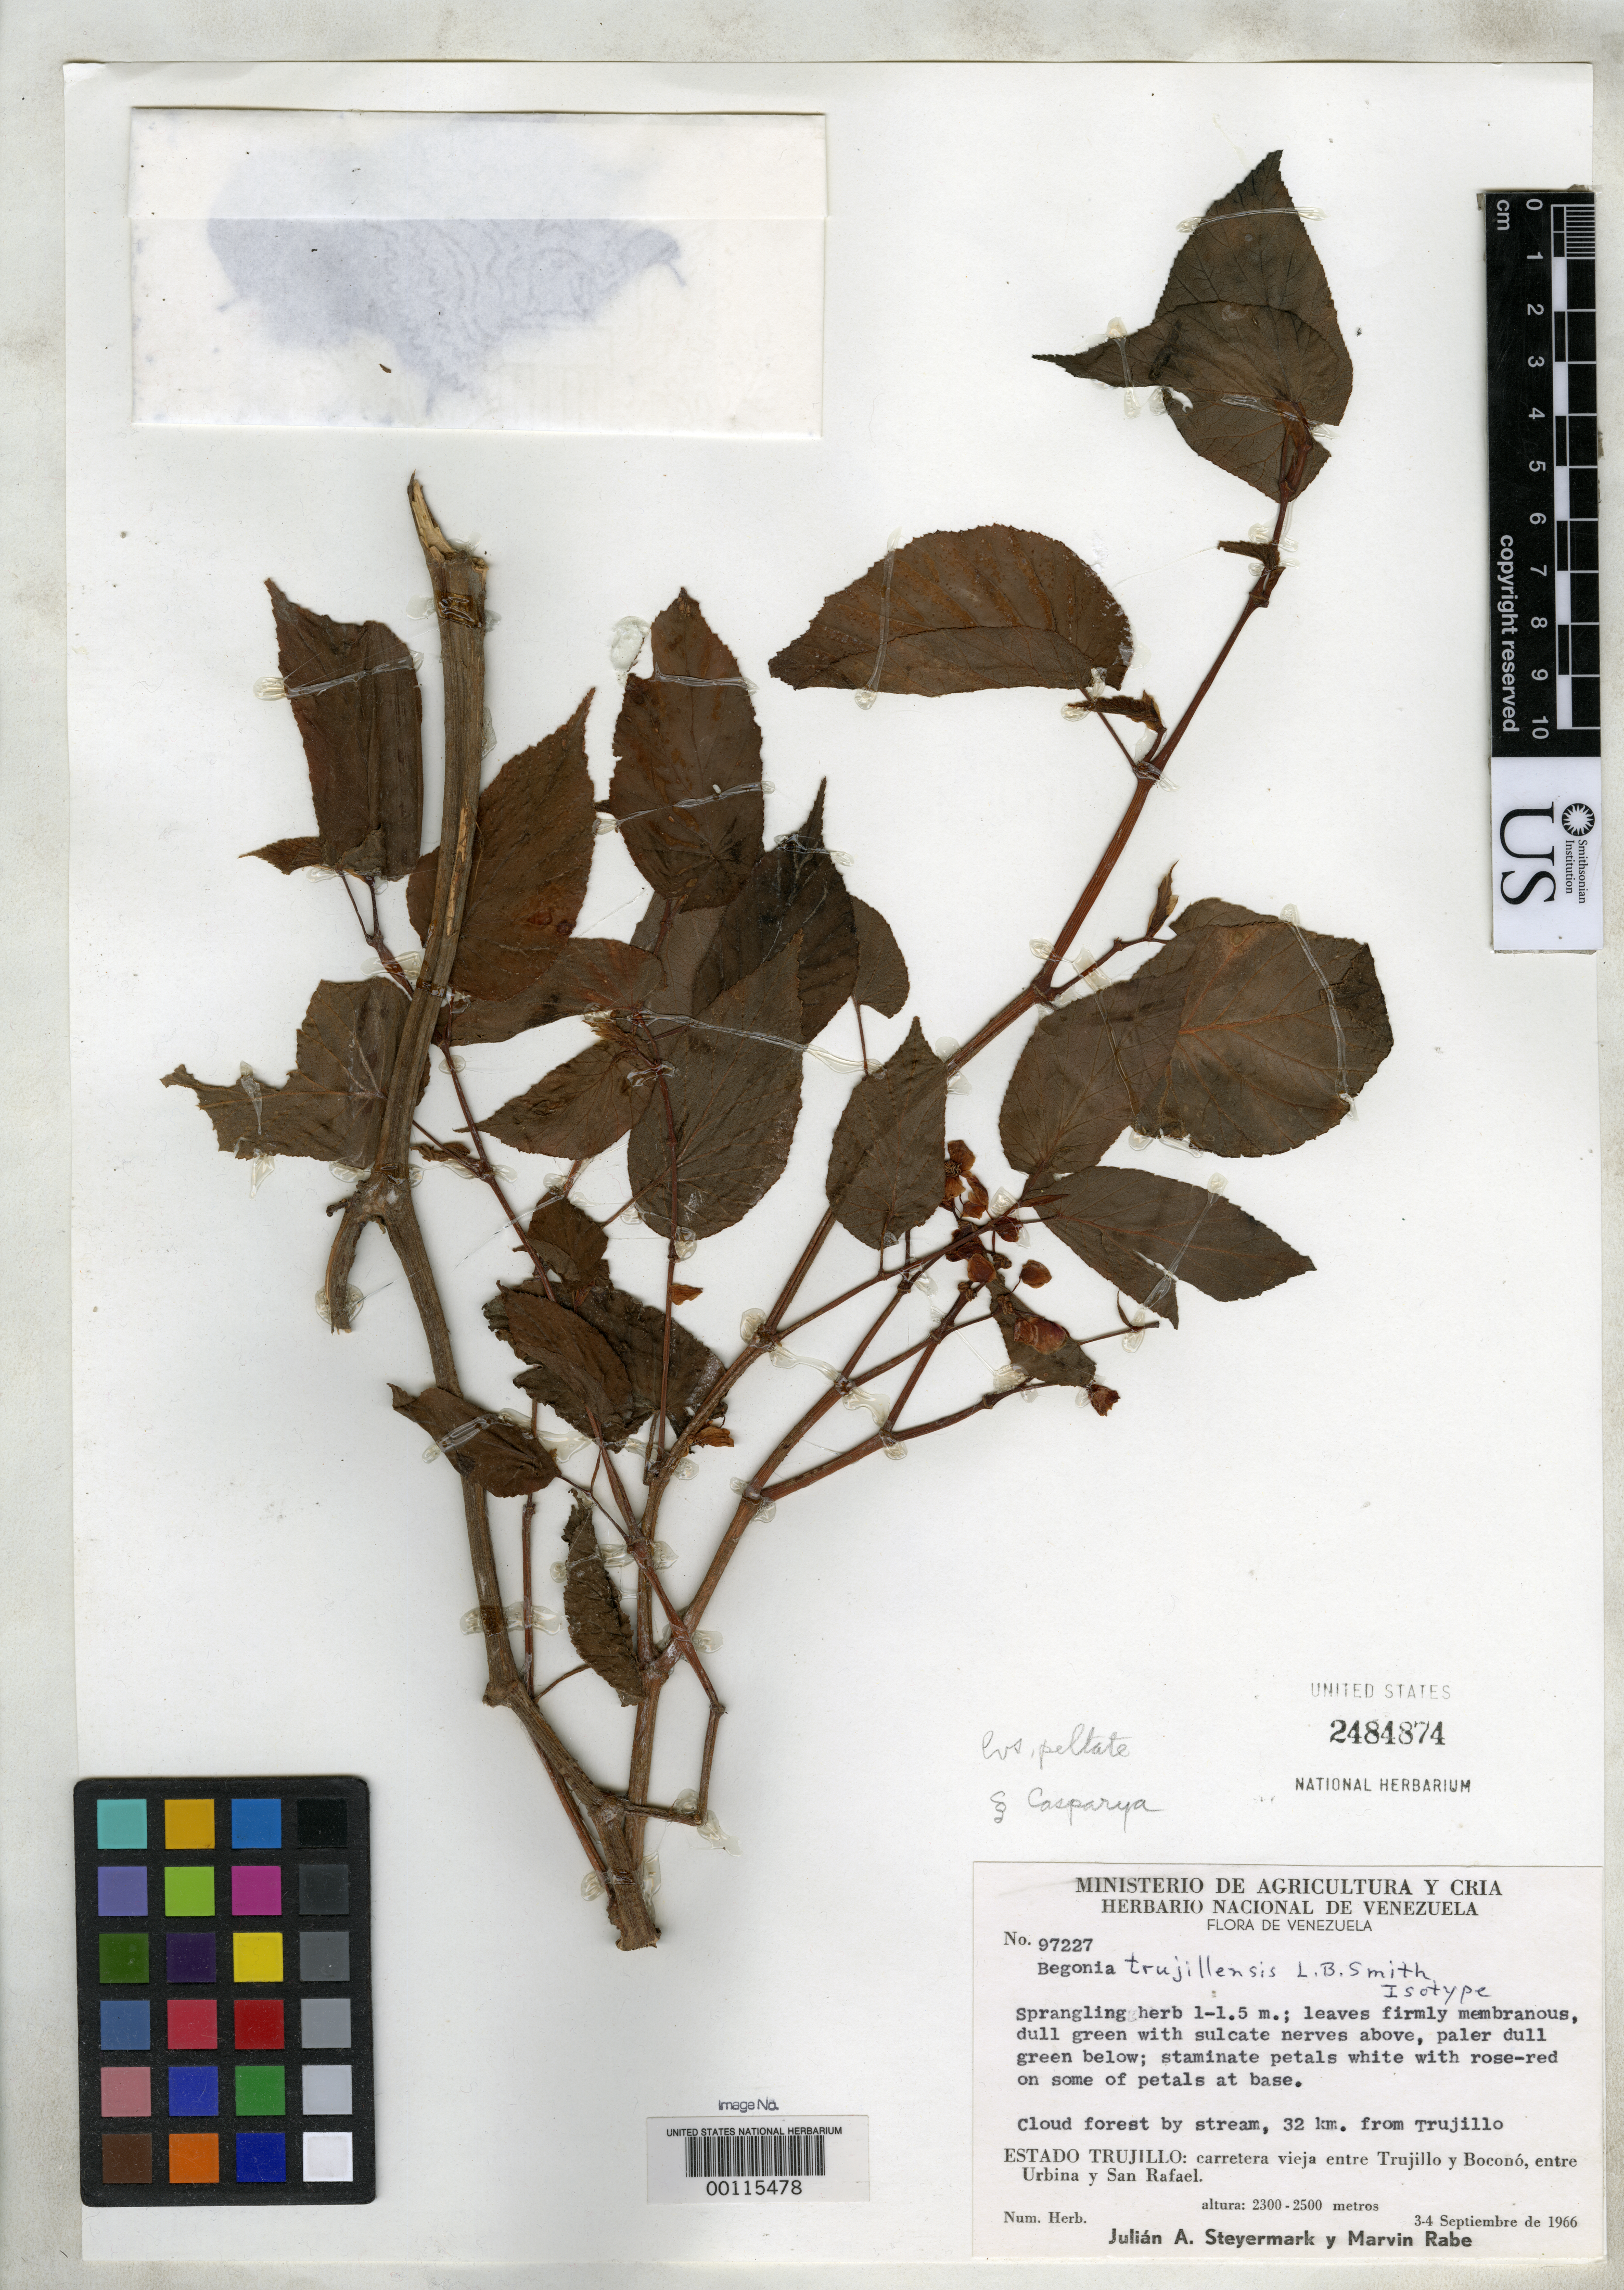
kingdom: Plantae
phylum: Tracheophyta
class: Magnoliopsida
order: Cucurbitales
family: Begoniaceae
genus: Begonia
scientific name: Begonia trujillensis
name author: L.B. Sm.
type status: Isotype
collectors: J. Steyermark & M. Rabe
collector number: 97227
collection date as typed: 03 Sep 1966 to 04 Sep 1966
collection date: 1966-09-03/1966-09-04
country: Venezuela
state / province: Trujillo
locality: Urbina to San Rafael.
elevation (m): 2300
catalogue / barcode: US 2484874